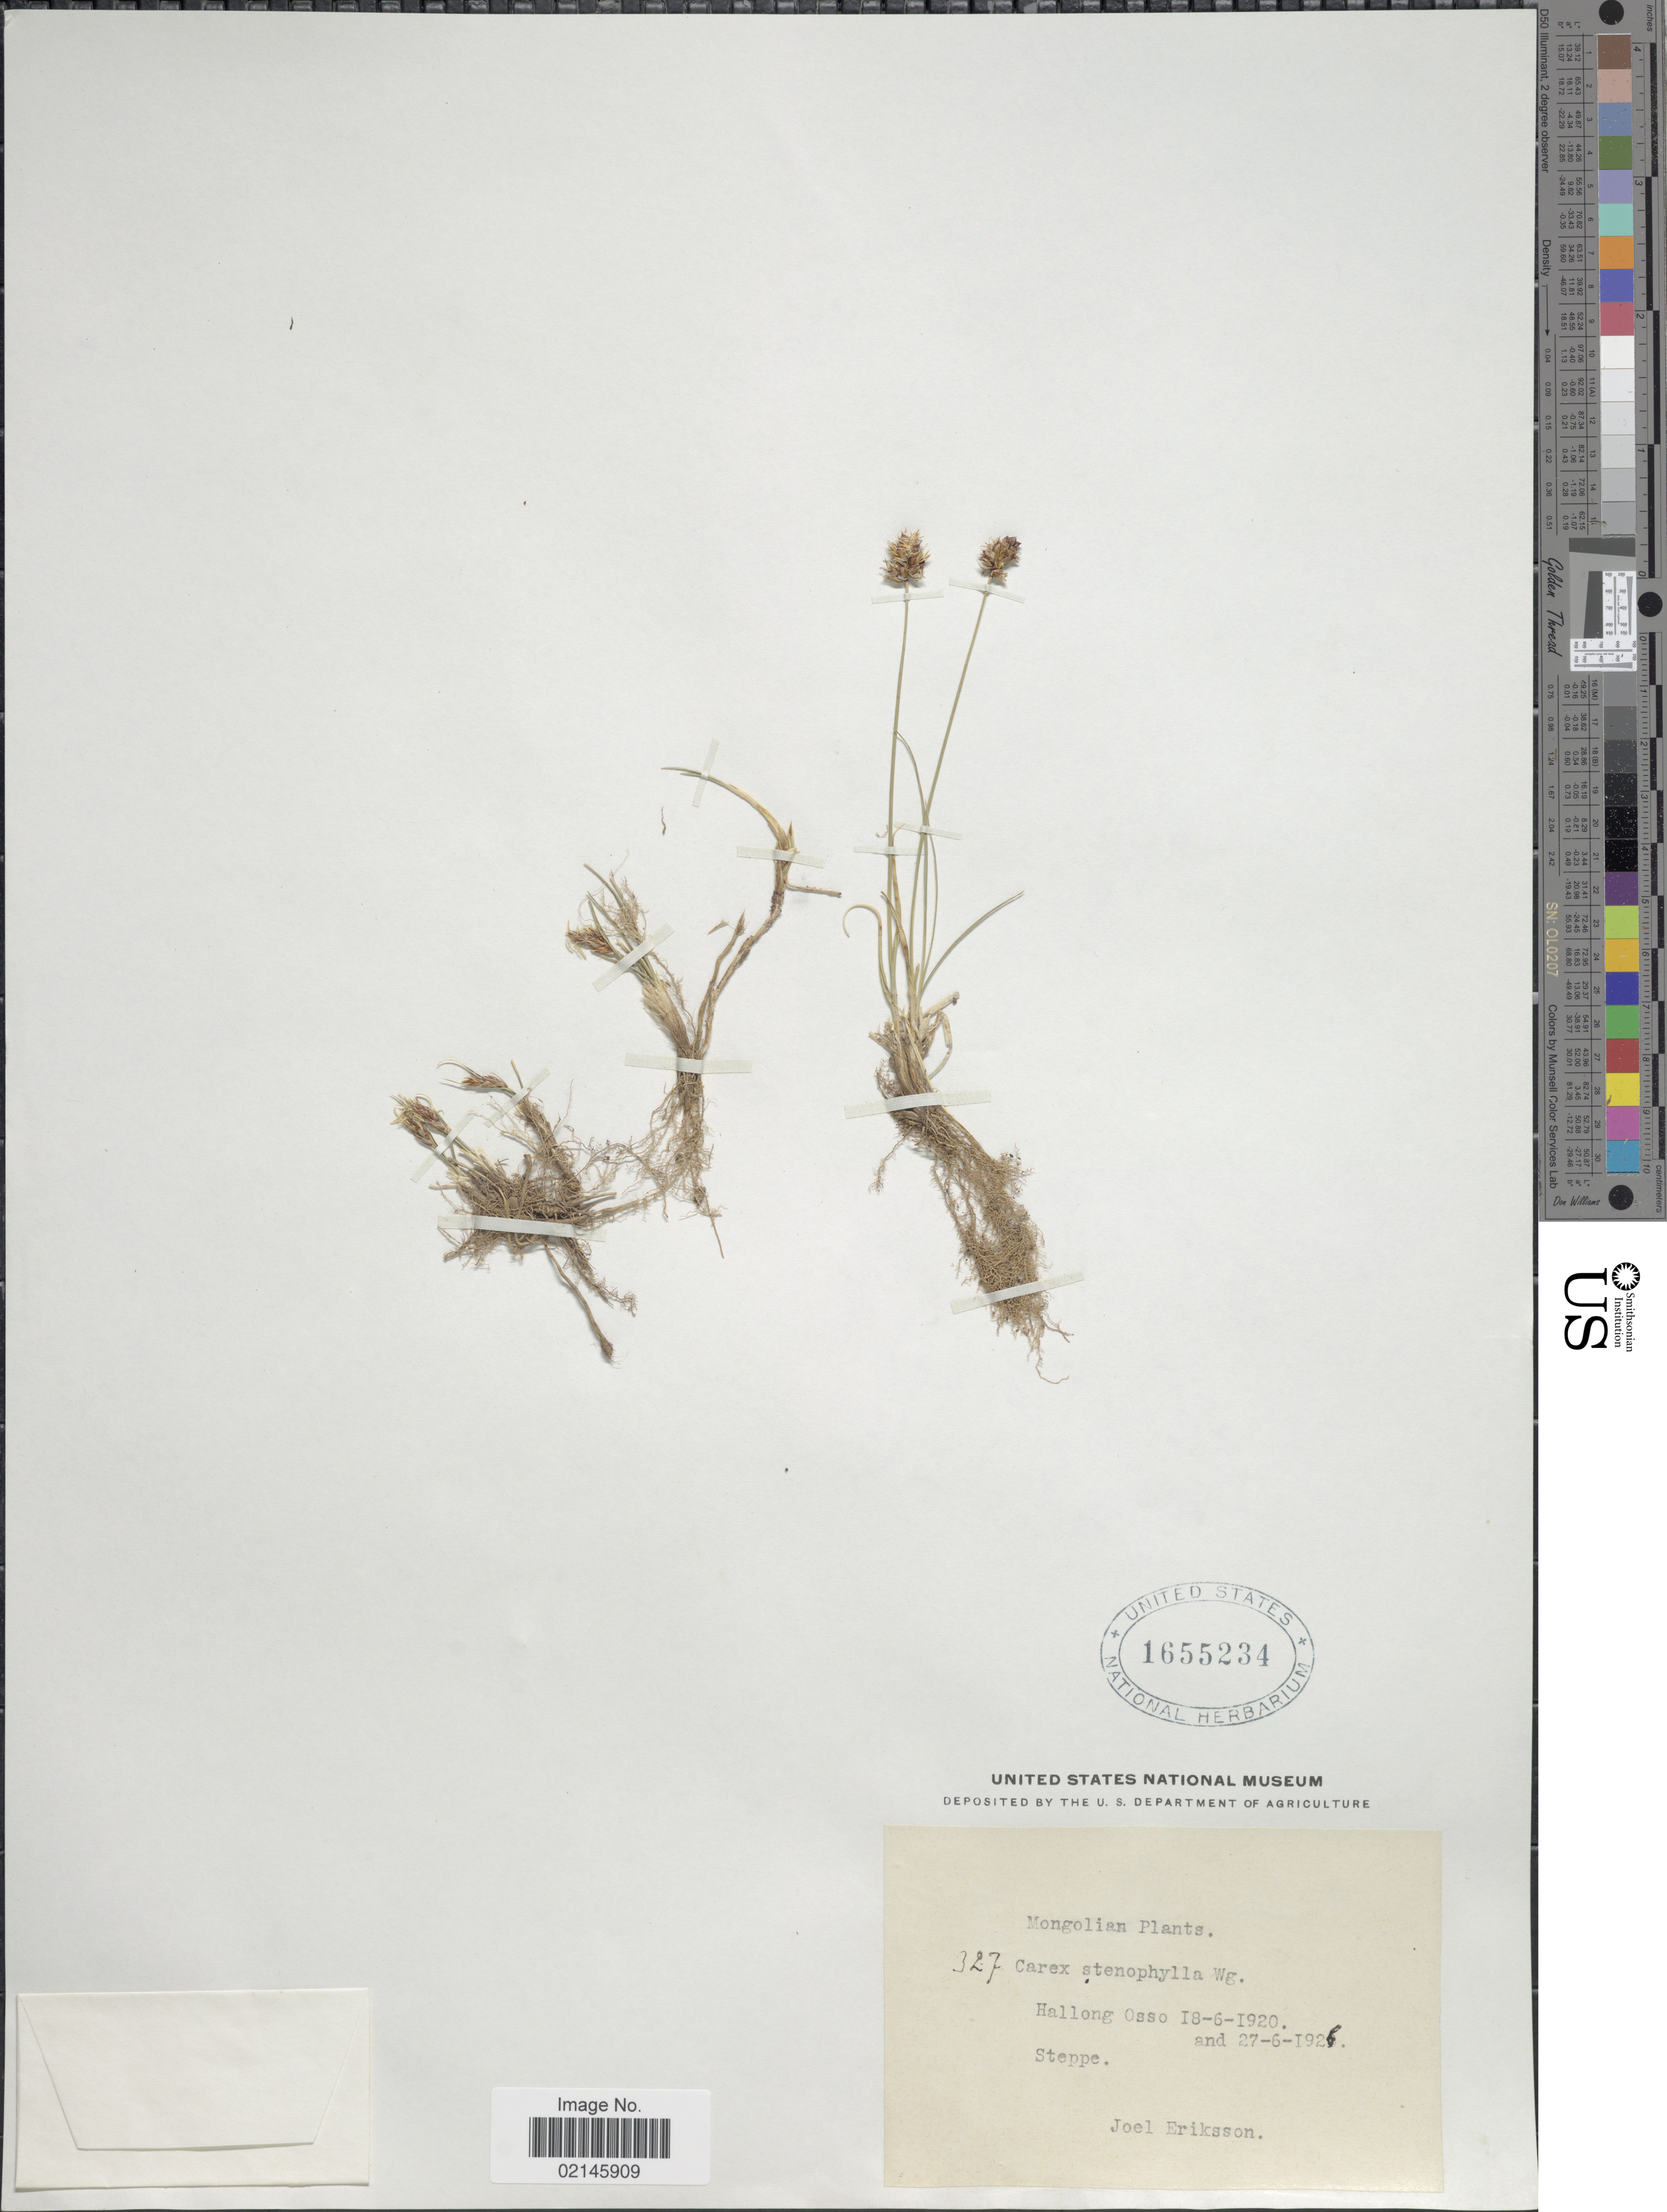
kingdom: Plantae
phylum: Tracheophyta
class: Liliopsida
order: Poales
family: Cyperaceae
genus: Carex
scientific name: Carex stenophylla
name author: Wahlenb.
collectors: J. Eriksson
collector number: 327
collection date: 1920-06-18/1926-06-27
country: Mongolia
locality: Mongolian. Hallong Osso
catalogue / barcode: US 1655234